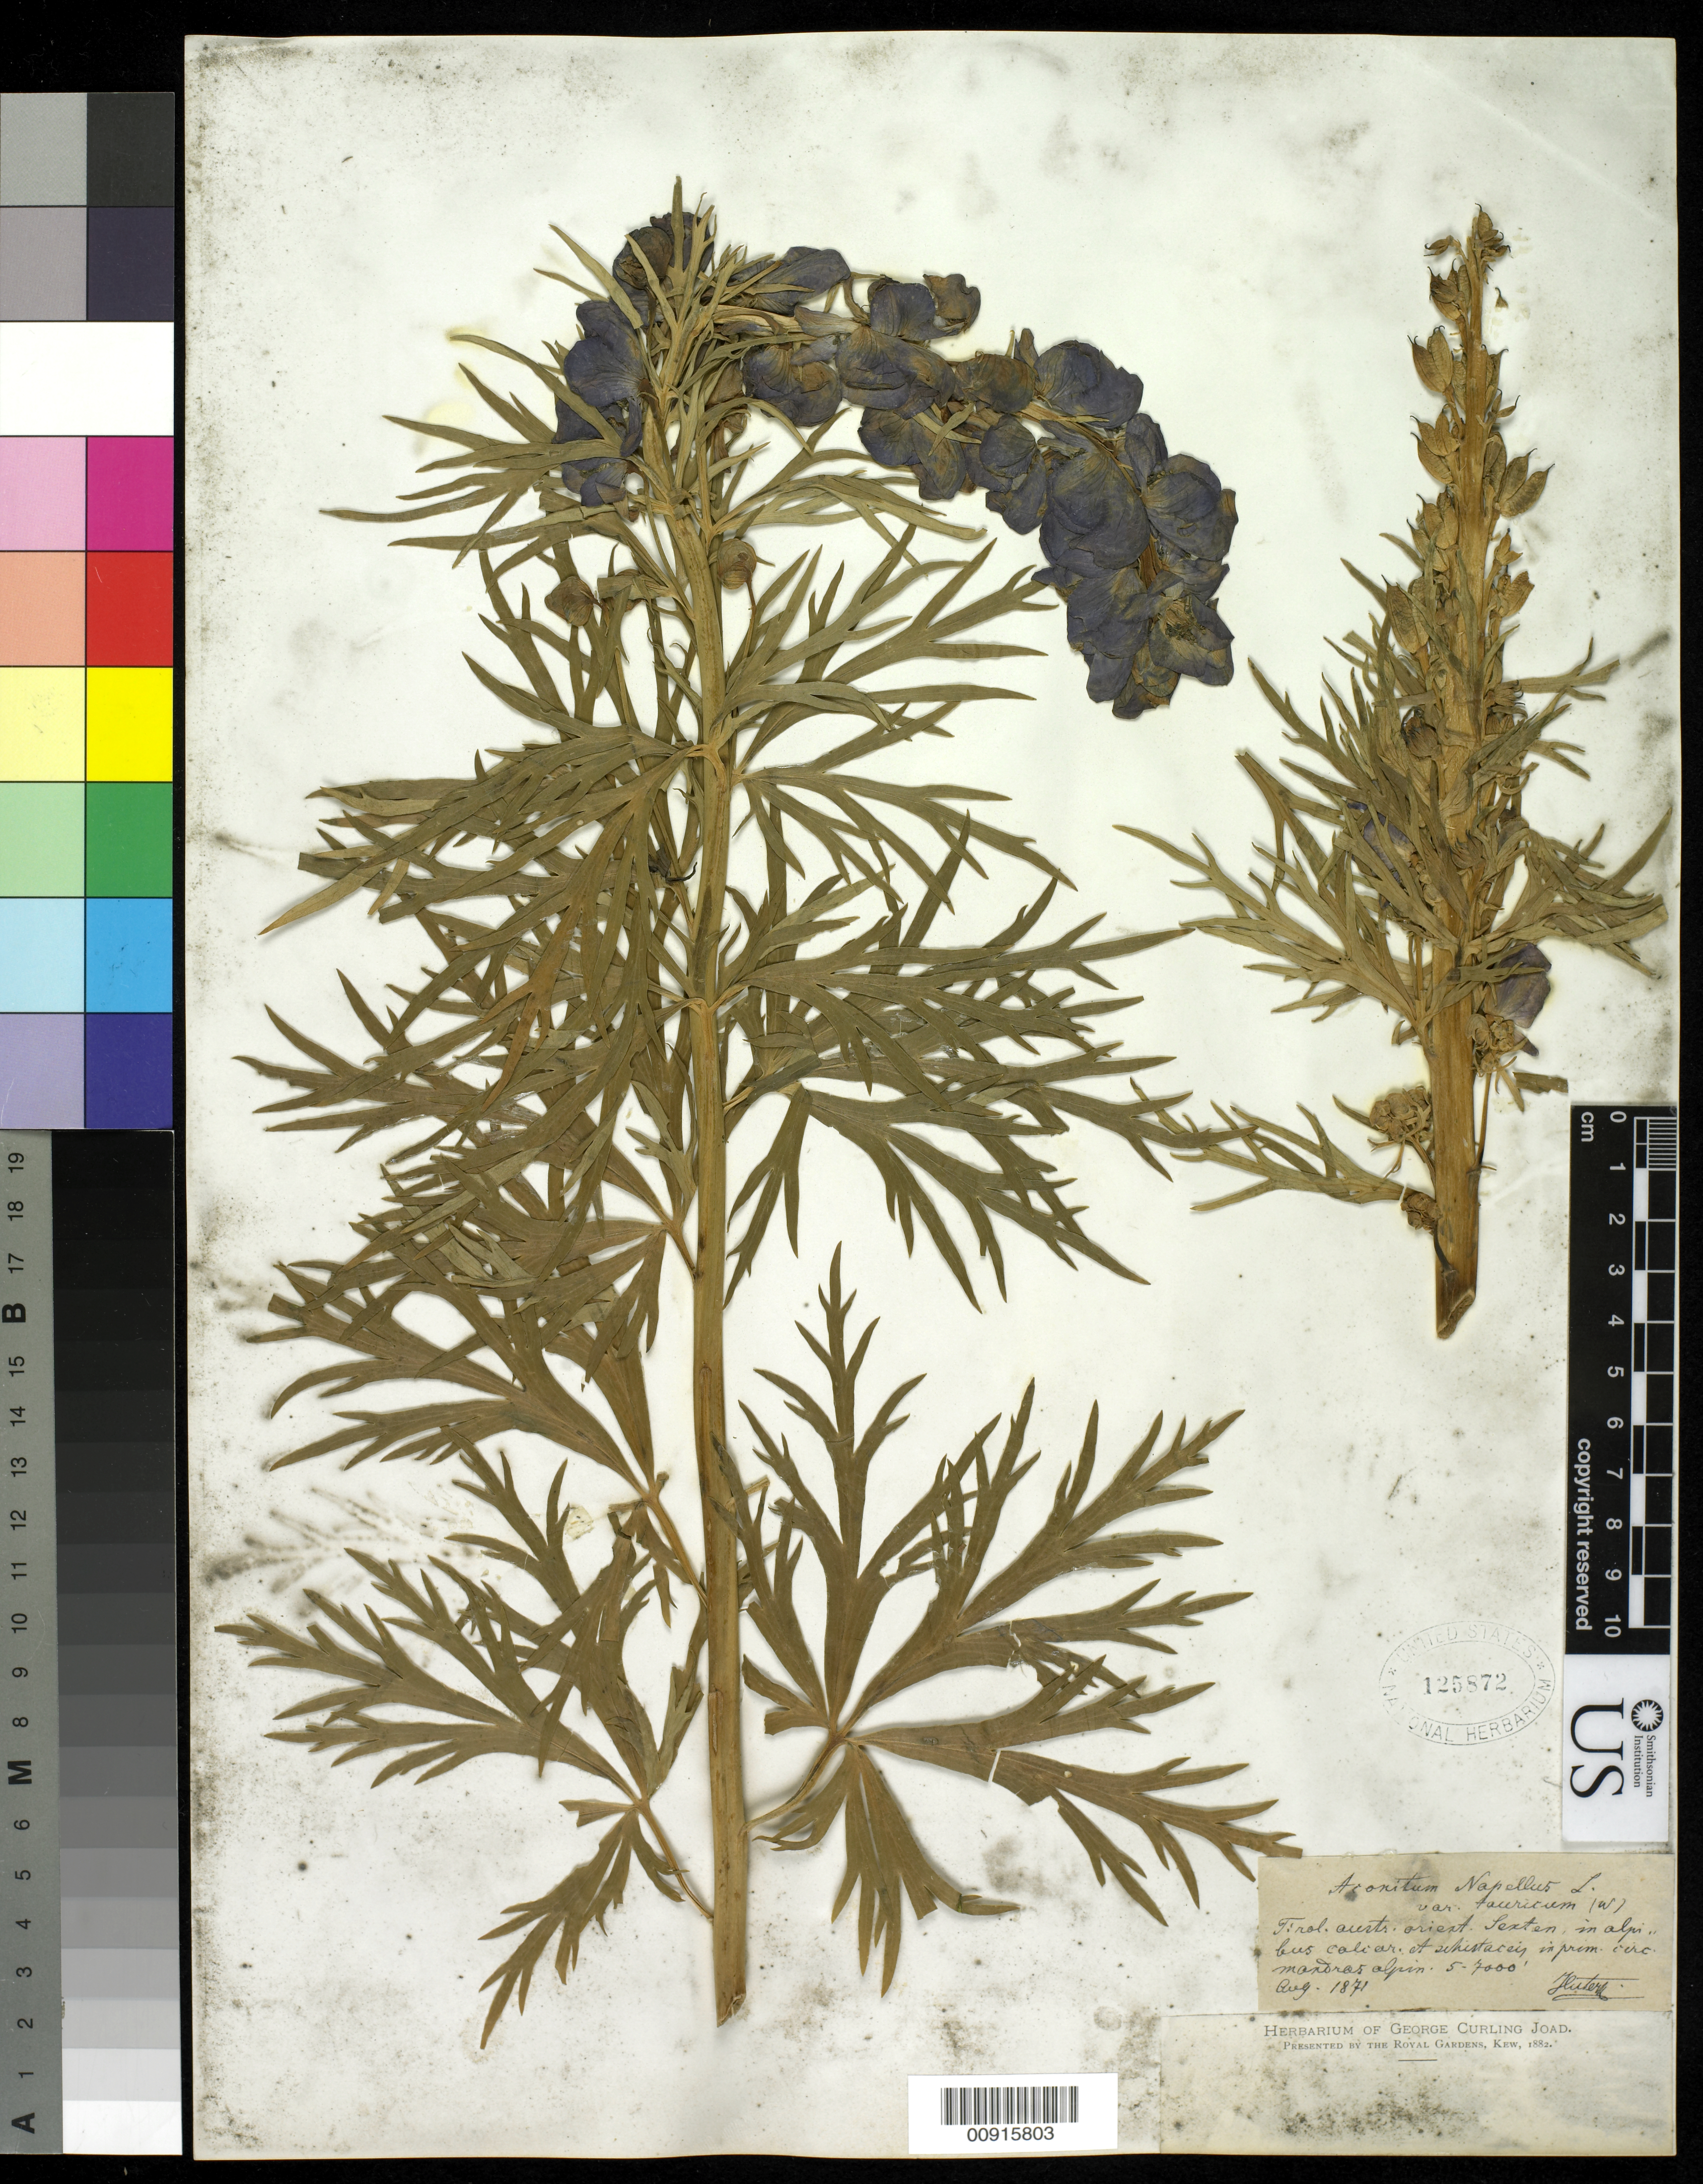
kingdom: Plantae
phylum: Tracheophyta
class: Magnoliopsida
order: Ranunculales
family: Ranunculaceae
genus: Aconitum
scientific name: Aconitum napellus subsp. tauricum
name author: (Wulfen) Gayer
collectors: R. Huter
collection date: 1871-08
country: Italy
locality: Tirol. austr. orient. Sexten in alps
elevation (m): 1524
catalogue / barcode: US 125872